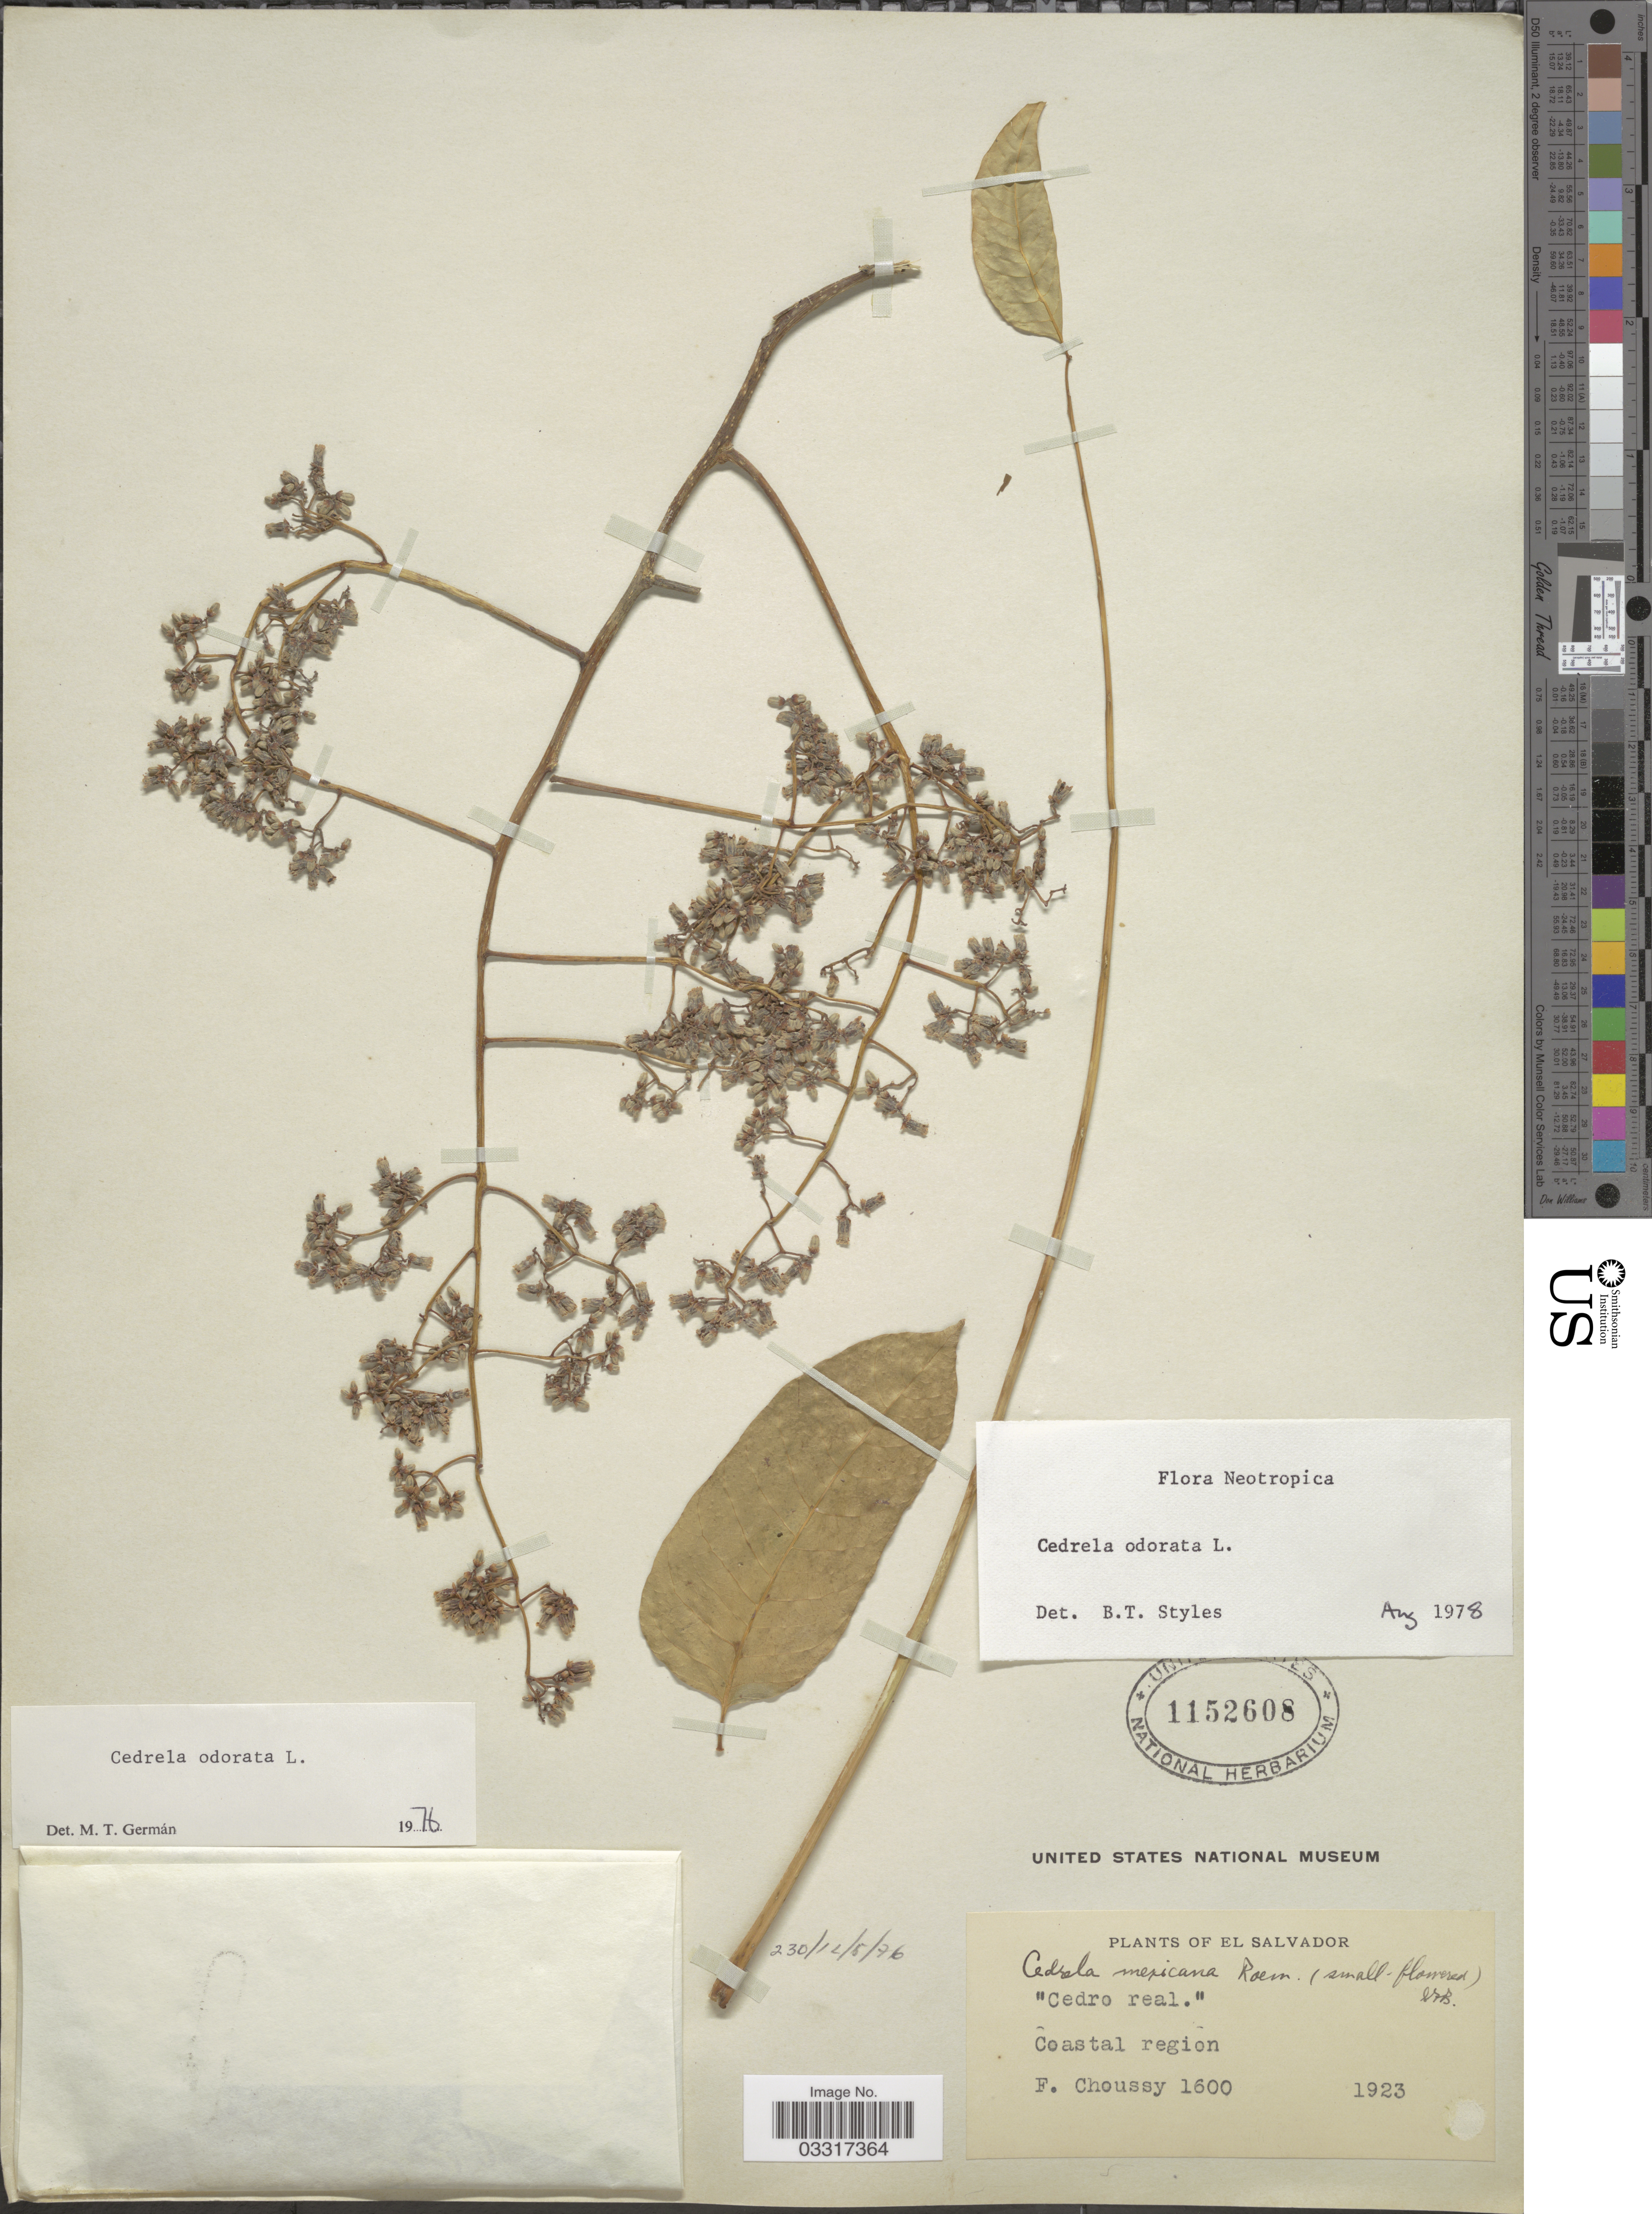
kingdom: Plantae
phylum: Tracheophyta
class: Magnoliopsida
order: Sapindales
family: Meliaceae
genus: Cedrela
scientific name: Cedrela odorata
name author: L.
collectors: F. Choussy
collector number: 1600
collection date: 1923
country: El Salvador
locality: Coastal region.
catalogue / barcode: US 1152608